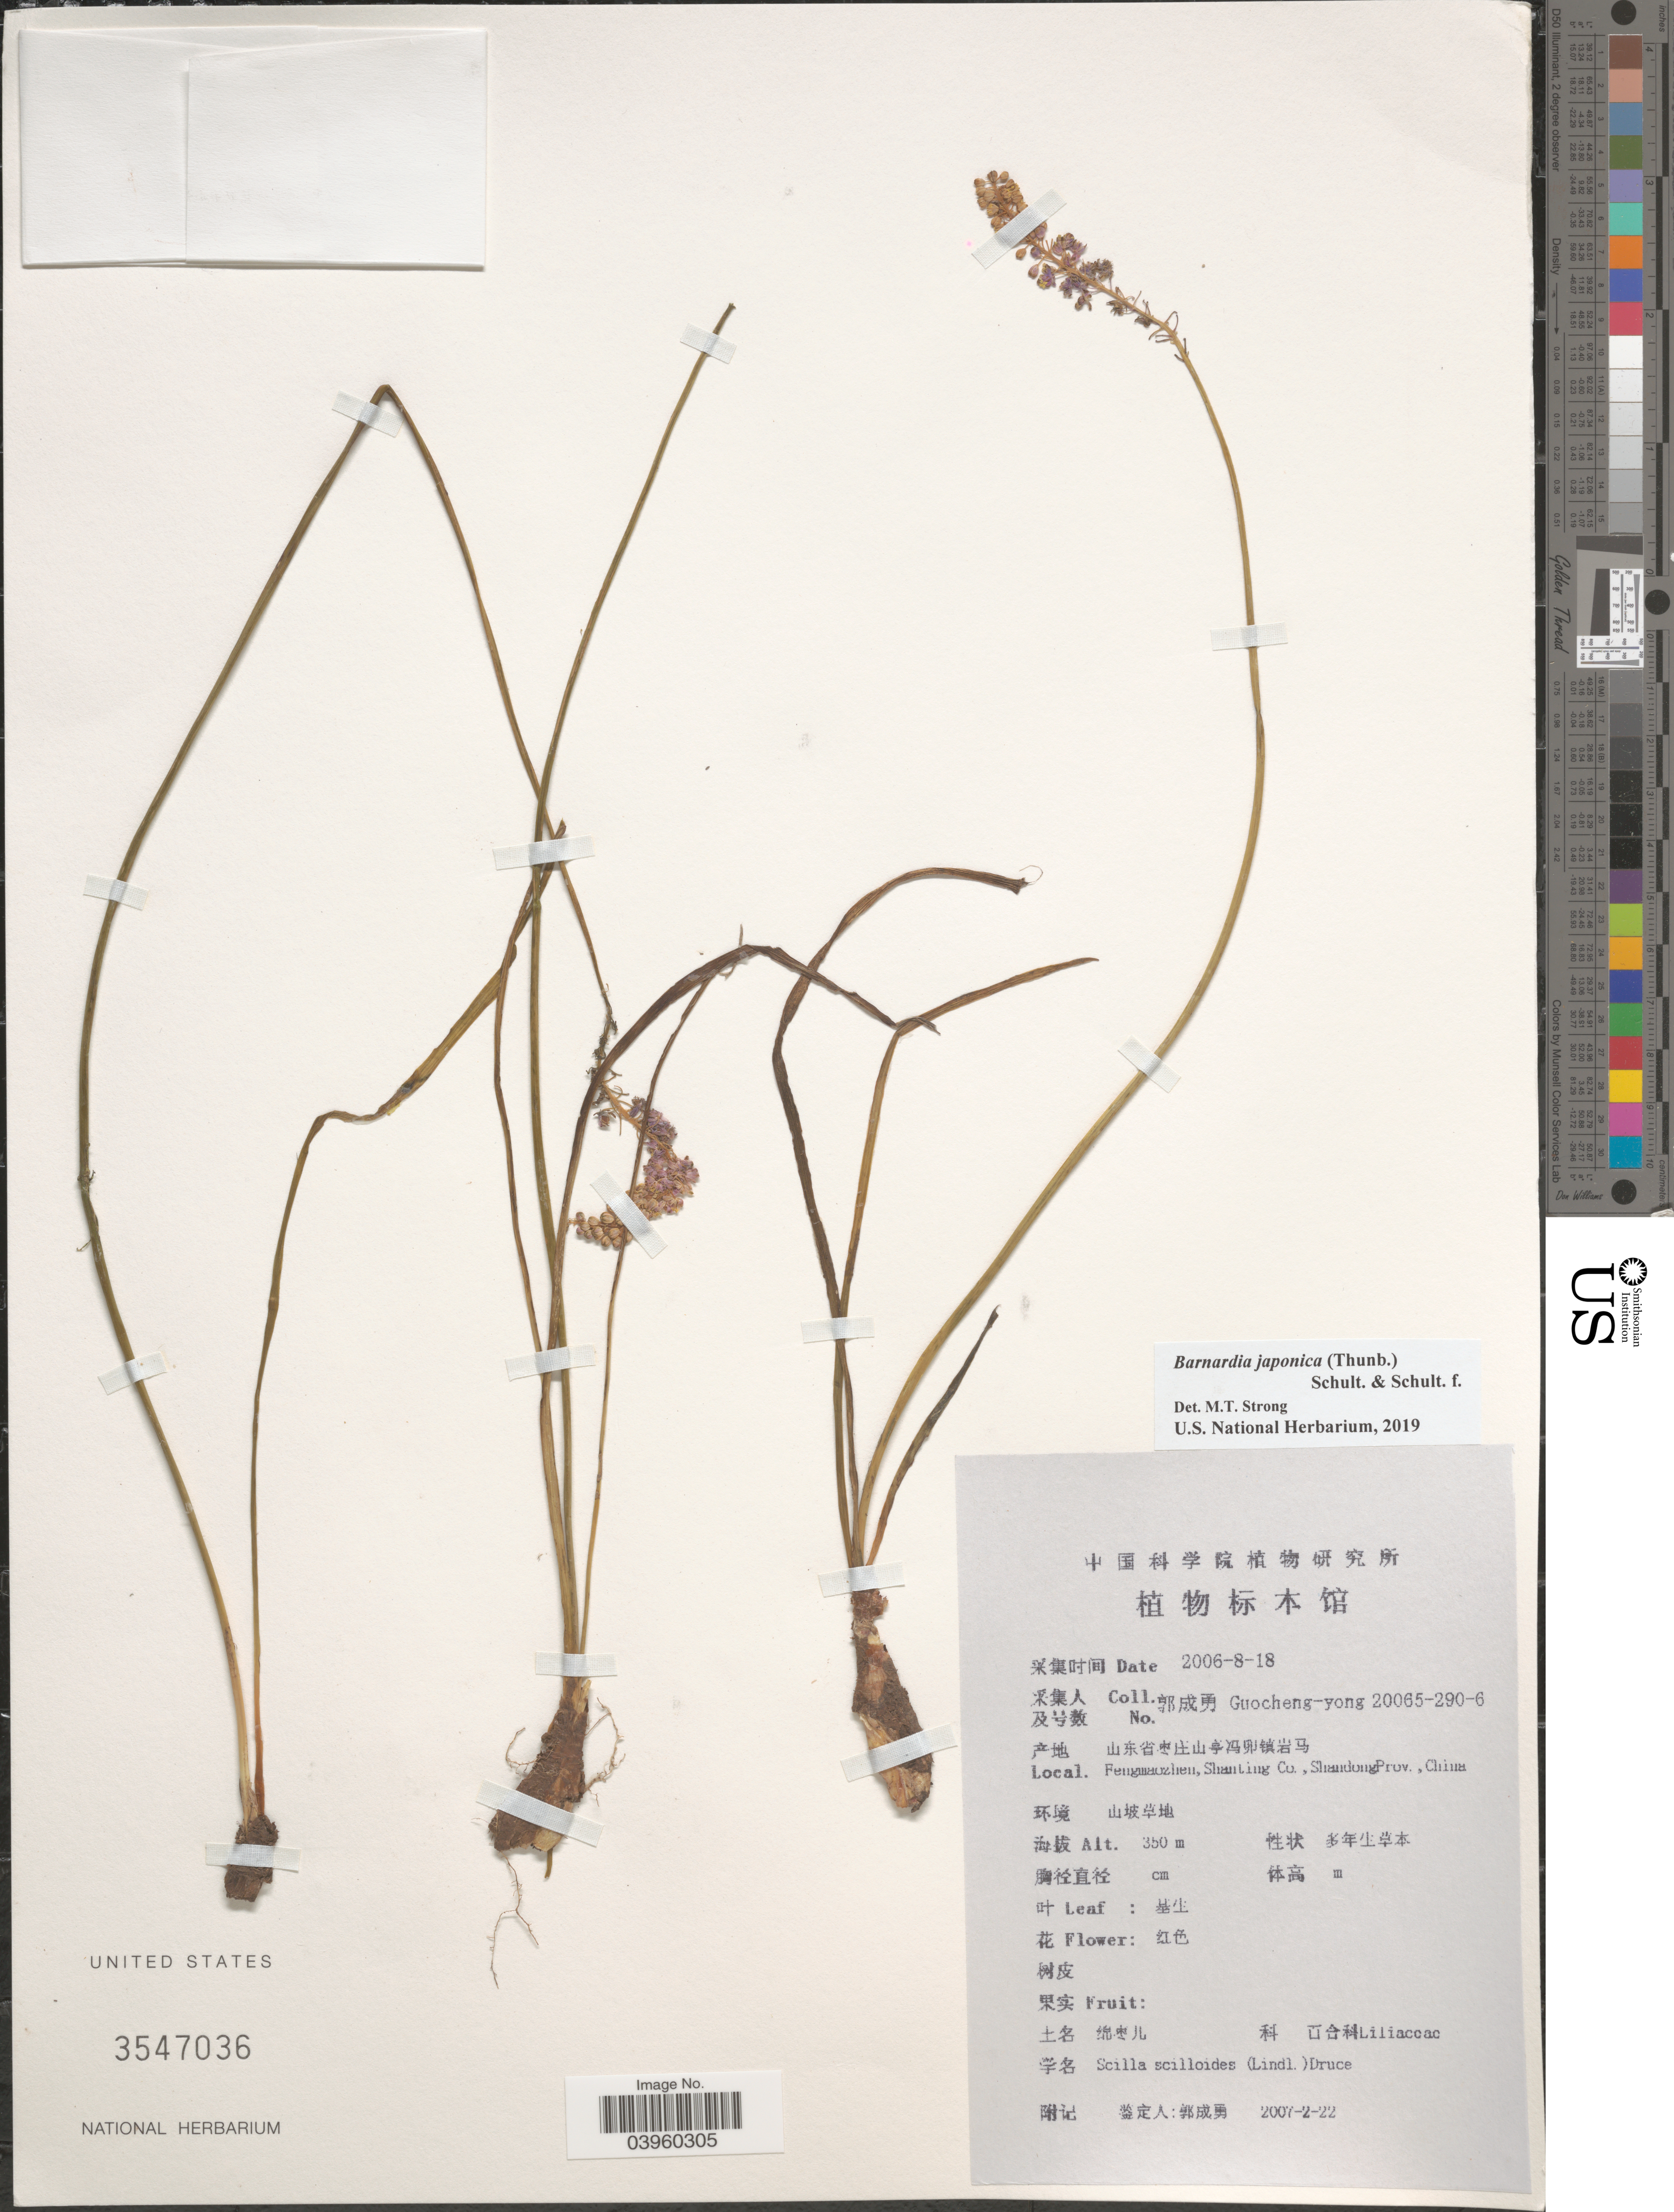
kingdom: Plantae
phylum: Tracheophyta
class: Liliopsida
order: Asparagales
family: Asparagaceae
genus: Barnardia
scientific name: Barnardia japonica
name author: (Thunb.) Schult. & Schult. f.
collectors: Guo cheng-yong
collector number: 20065-290-6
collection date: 2006-08-18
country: China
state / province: Shandong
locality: Fengmaozhen, Shanting Co.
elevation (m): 350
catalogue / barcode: US 3547036